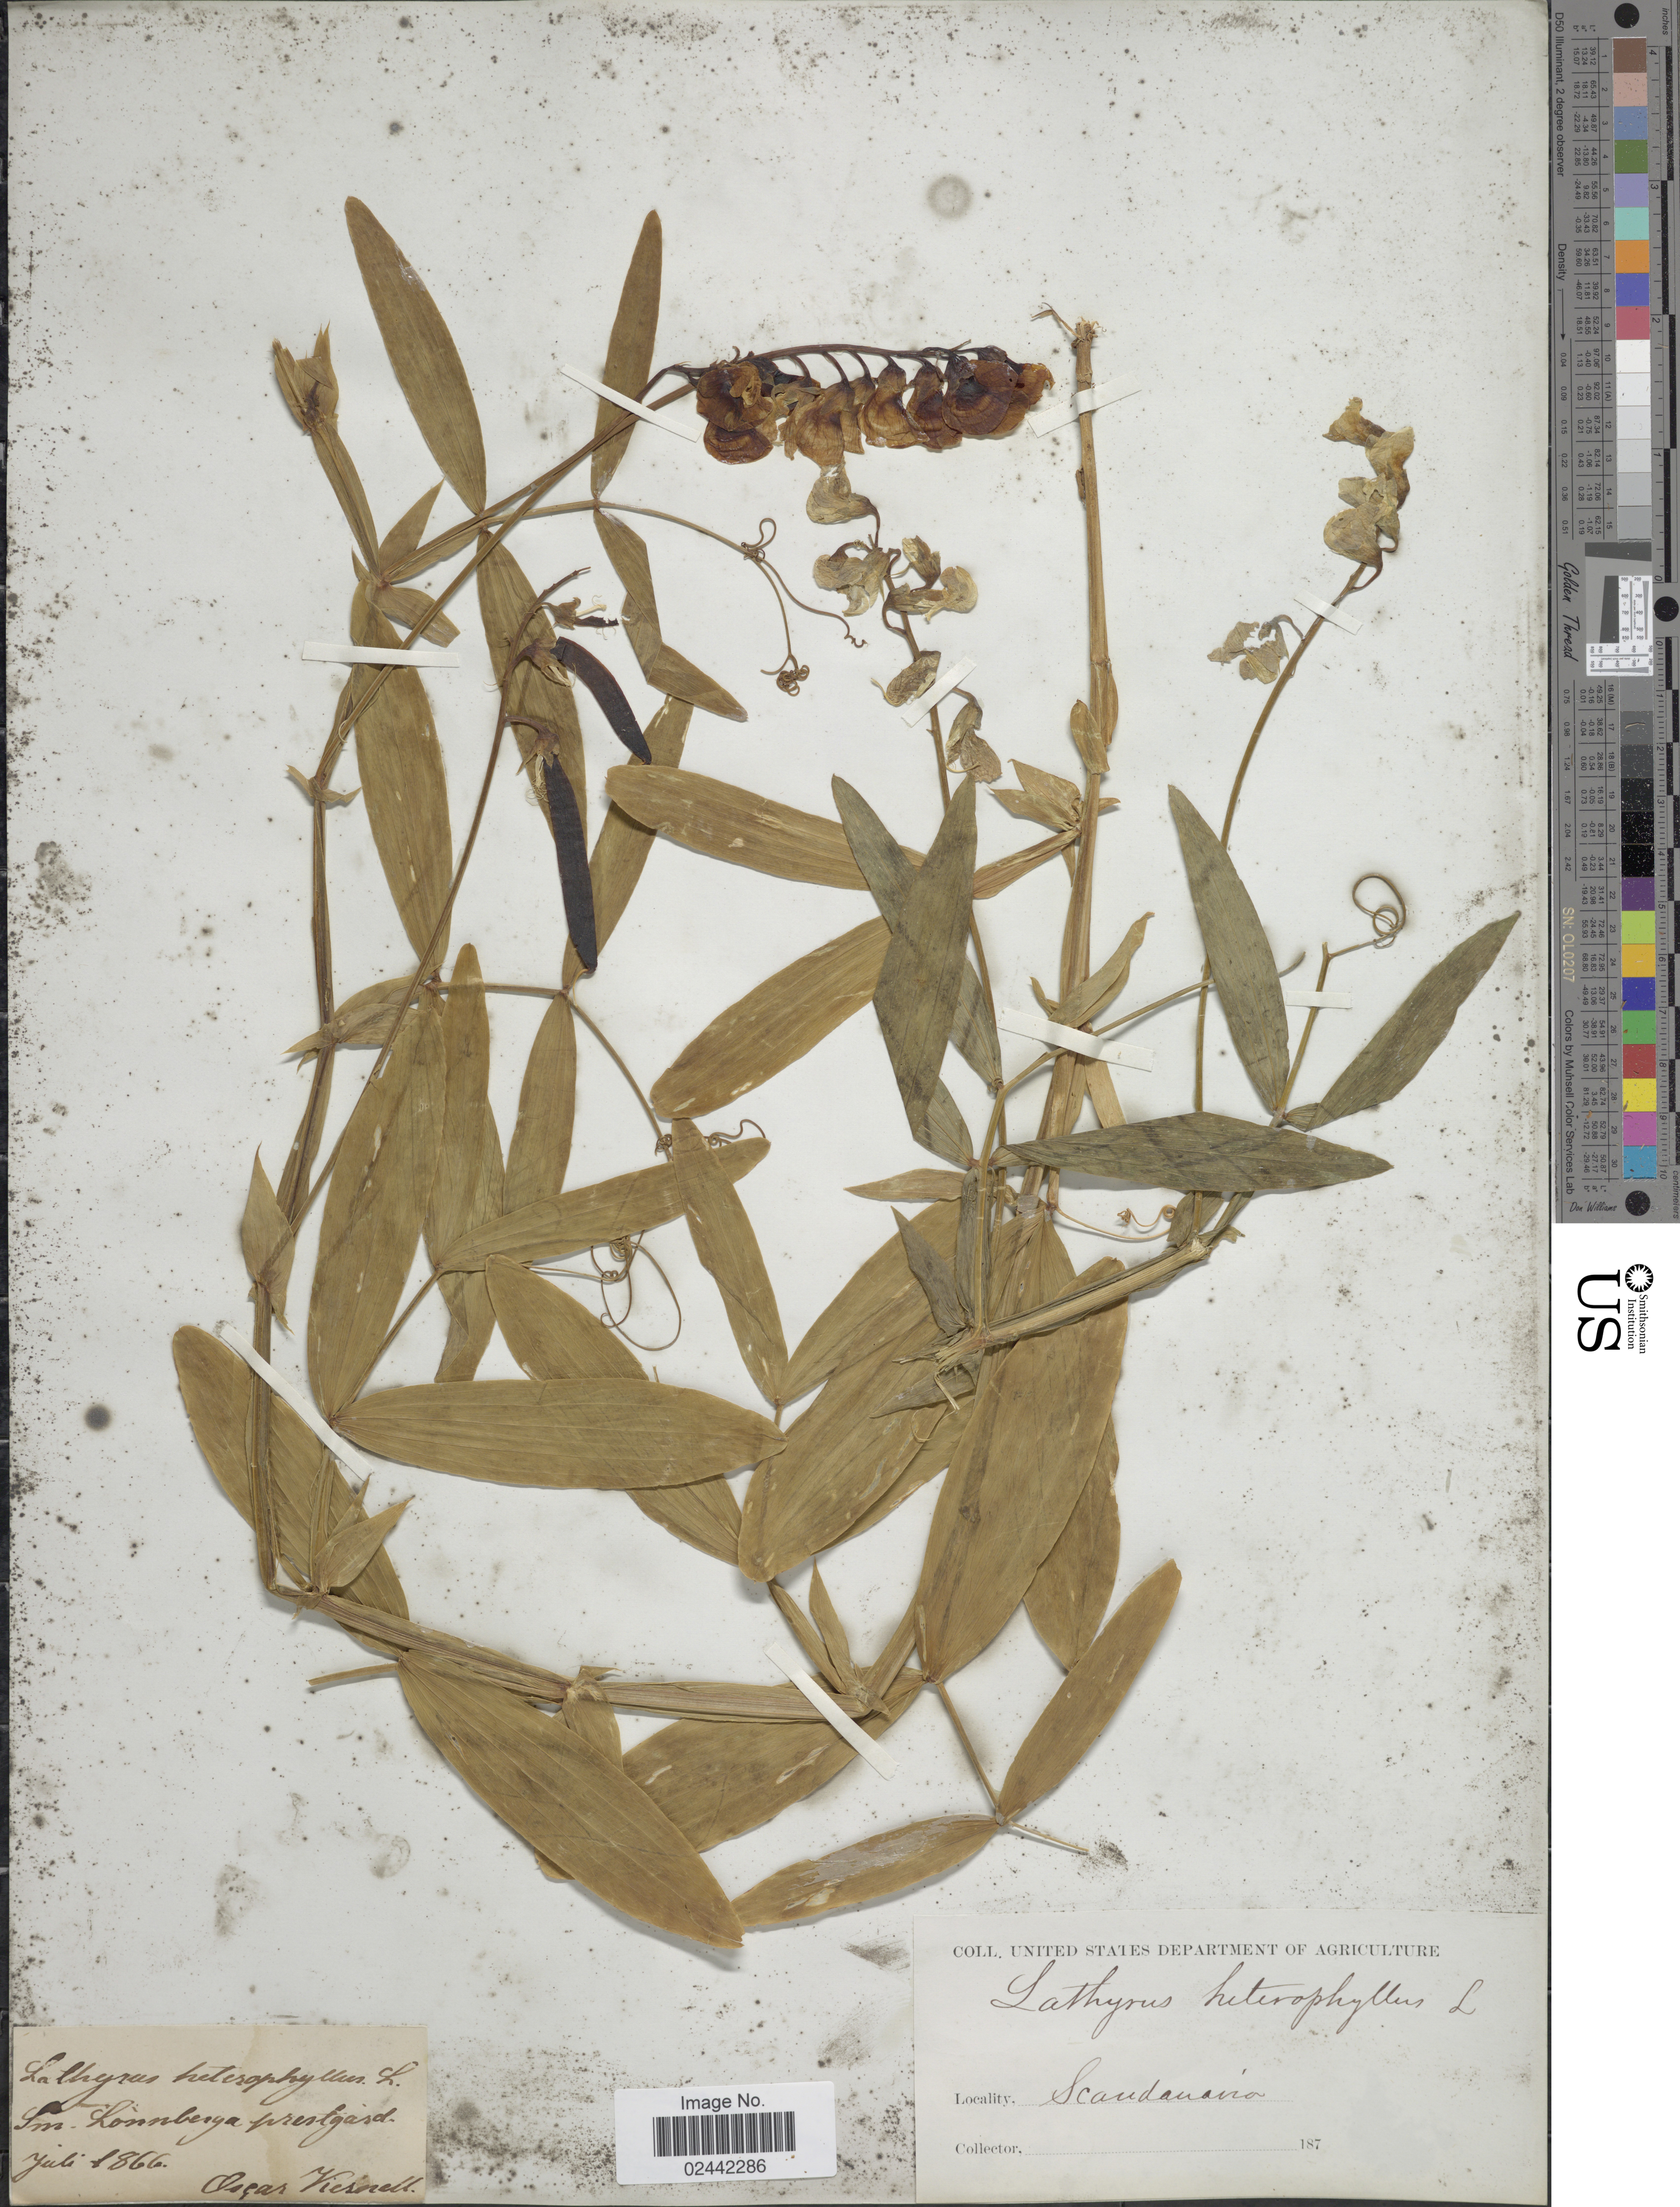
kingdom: Plantae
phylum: Tracheophyta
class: Magnoliopsida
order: Fabales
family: Fabaceae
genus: Lathyrus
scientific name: Lathyrus heterophyllus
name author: L.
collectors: O. Viersell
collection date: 1866-07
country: Sweden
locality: Scandinavia, Sm - Lönneberga prestgard.